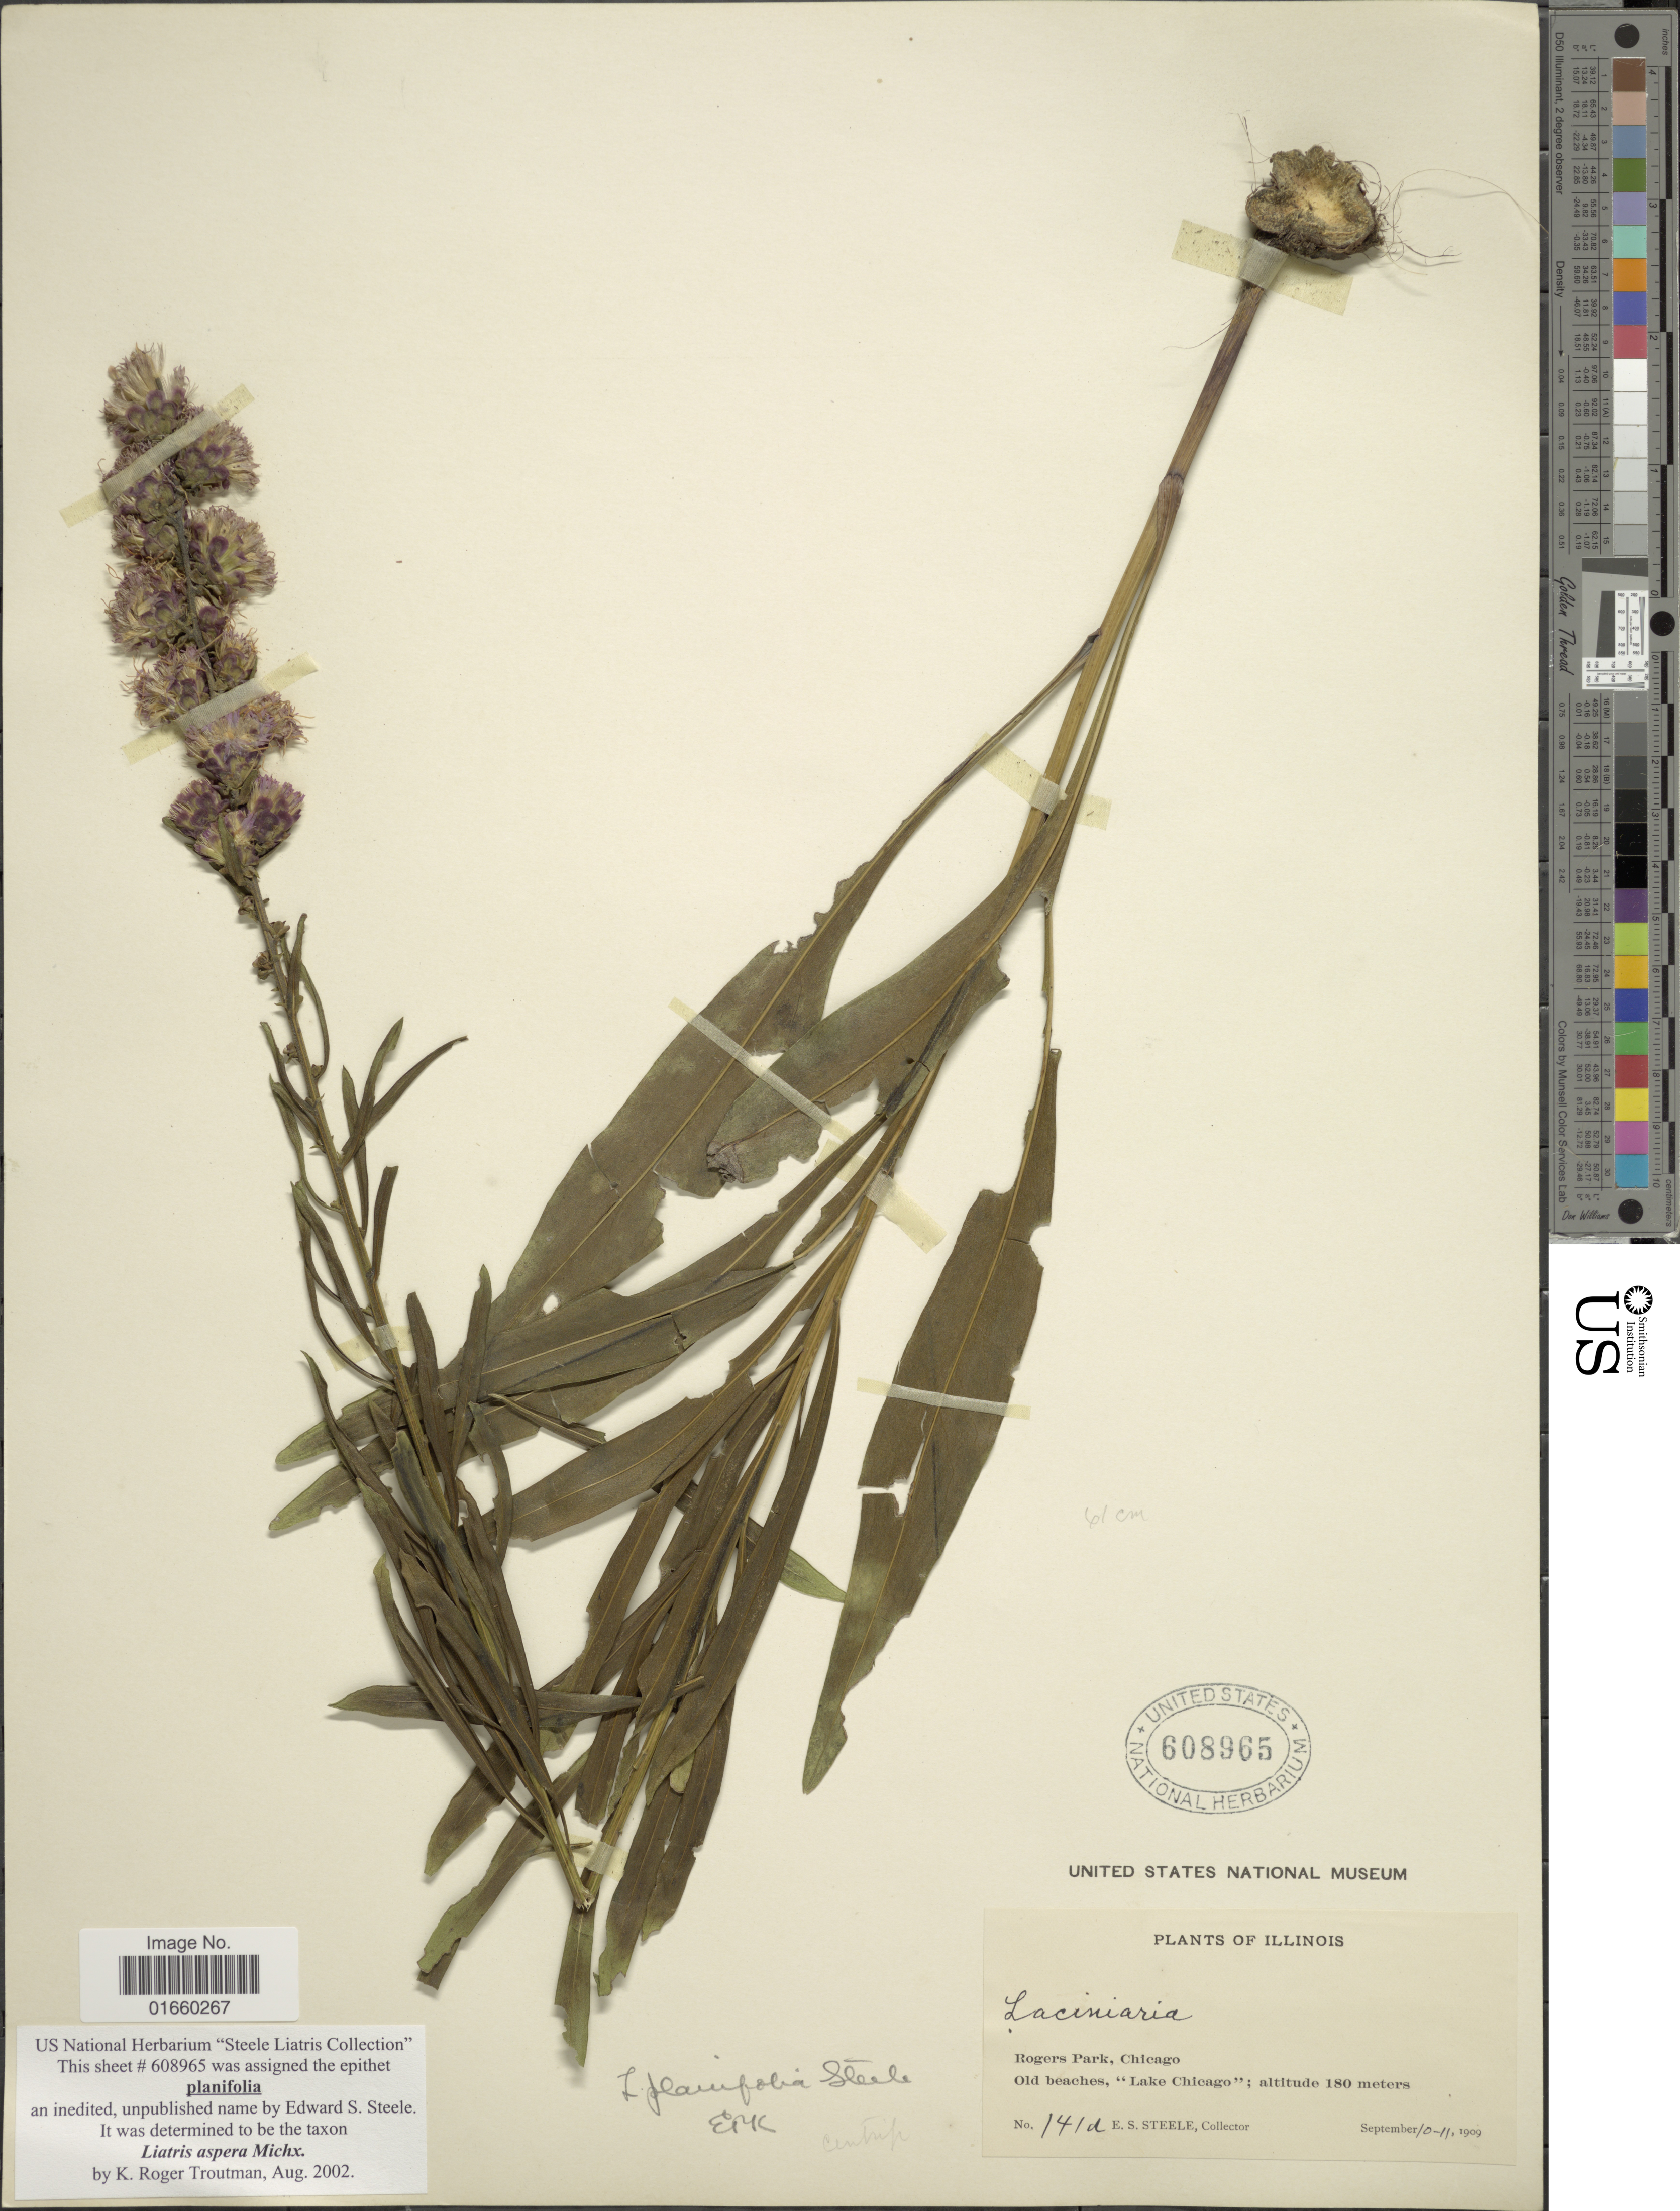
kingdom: Plantae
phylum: Tracheophyta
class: Magnoliopsida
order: Asterales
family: Asteraceae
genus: Liatris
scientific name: Liatris aspera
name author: Michx.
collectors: E. Steele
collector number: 141d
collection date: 1909-09-10/1909-09-11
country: United States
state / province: Illinois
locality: Rogers Park, Chicago, Old beaches, "Lake Chicago"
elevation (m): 180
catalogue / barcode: US 608965